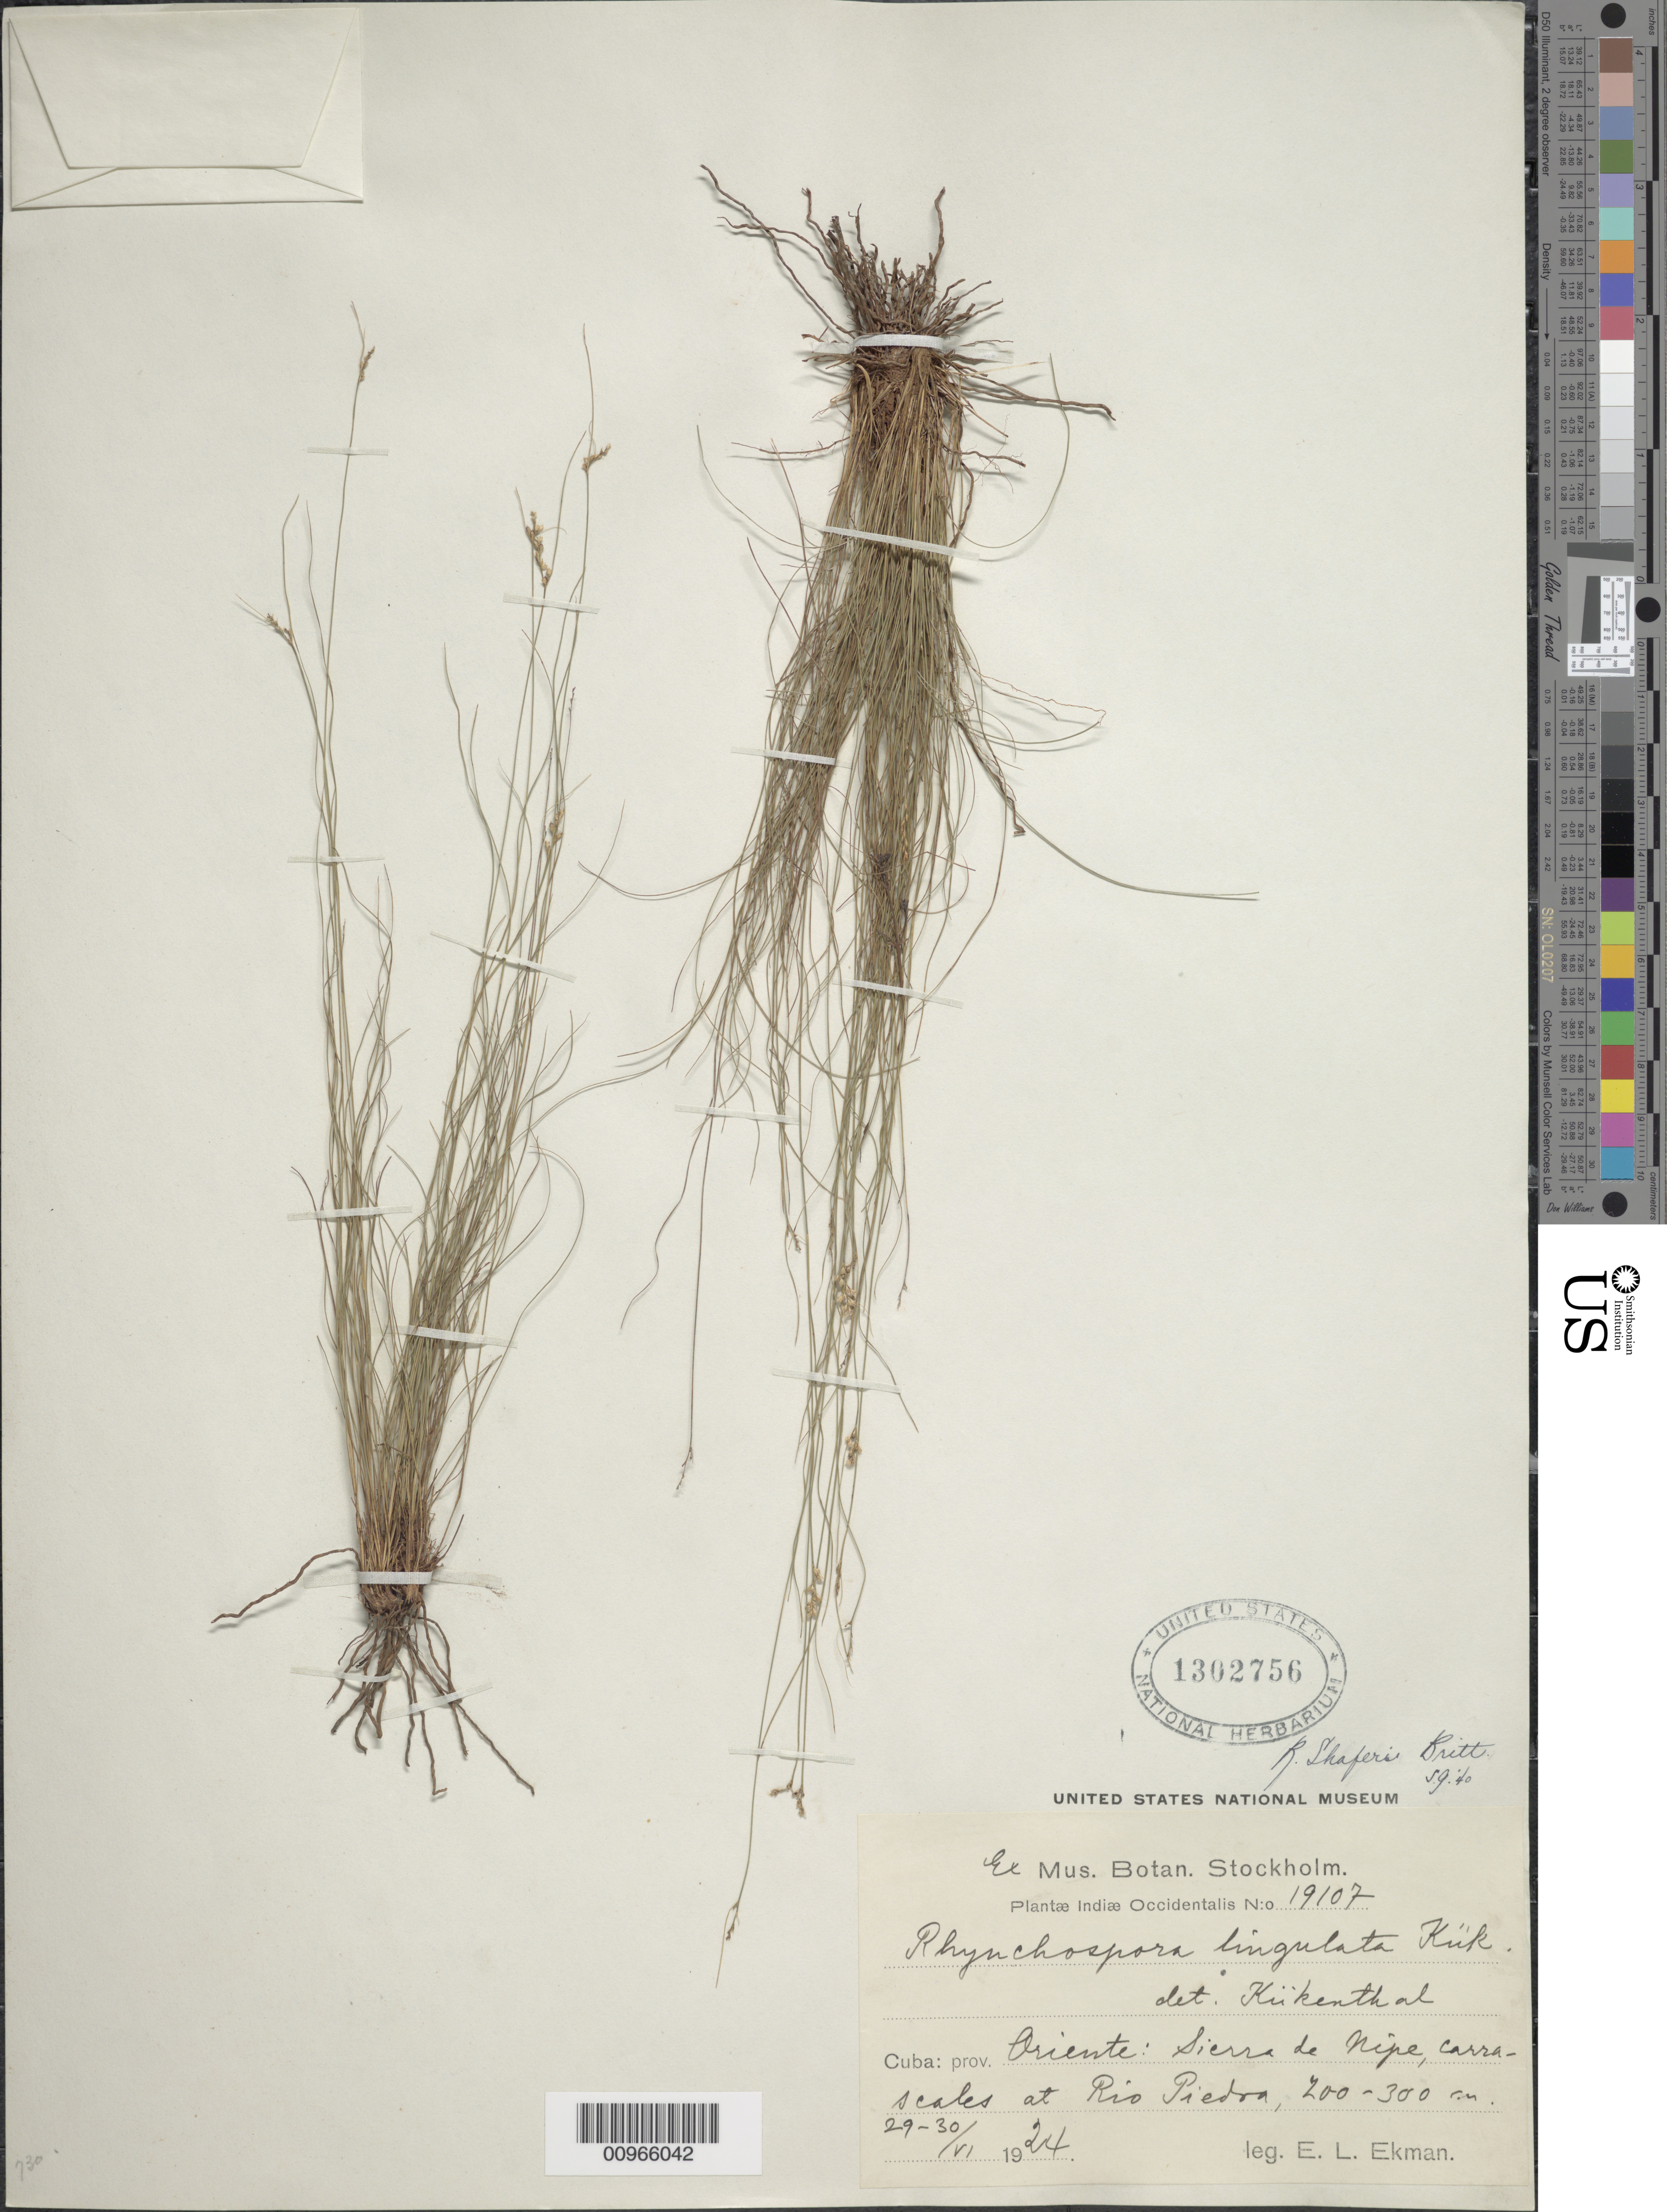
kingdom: Plantae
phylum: Tracheophyta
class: Liliopsida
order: Poales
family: Cyperaceae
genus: Rhynchospora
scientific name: Rhynchospora shaferi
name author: Britton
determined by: Gale, S.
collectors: E. L. Ekman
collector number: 19107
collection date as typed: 29 Jun 1924 to 30 Jun 1924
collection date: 1924-06-29/1924-06-30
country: Cuba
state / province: Holguín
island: Cuba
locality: Sierra de Nipe, carrascales at Rio Piedra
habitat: Carrascales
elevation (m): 200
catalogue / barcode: US 1302756